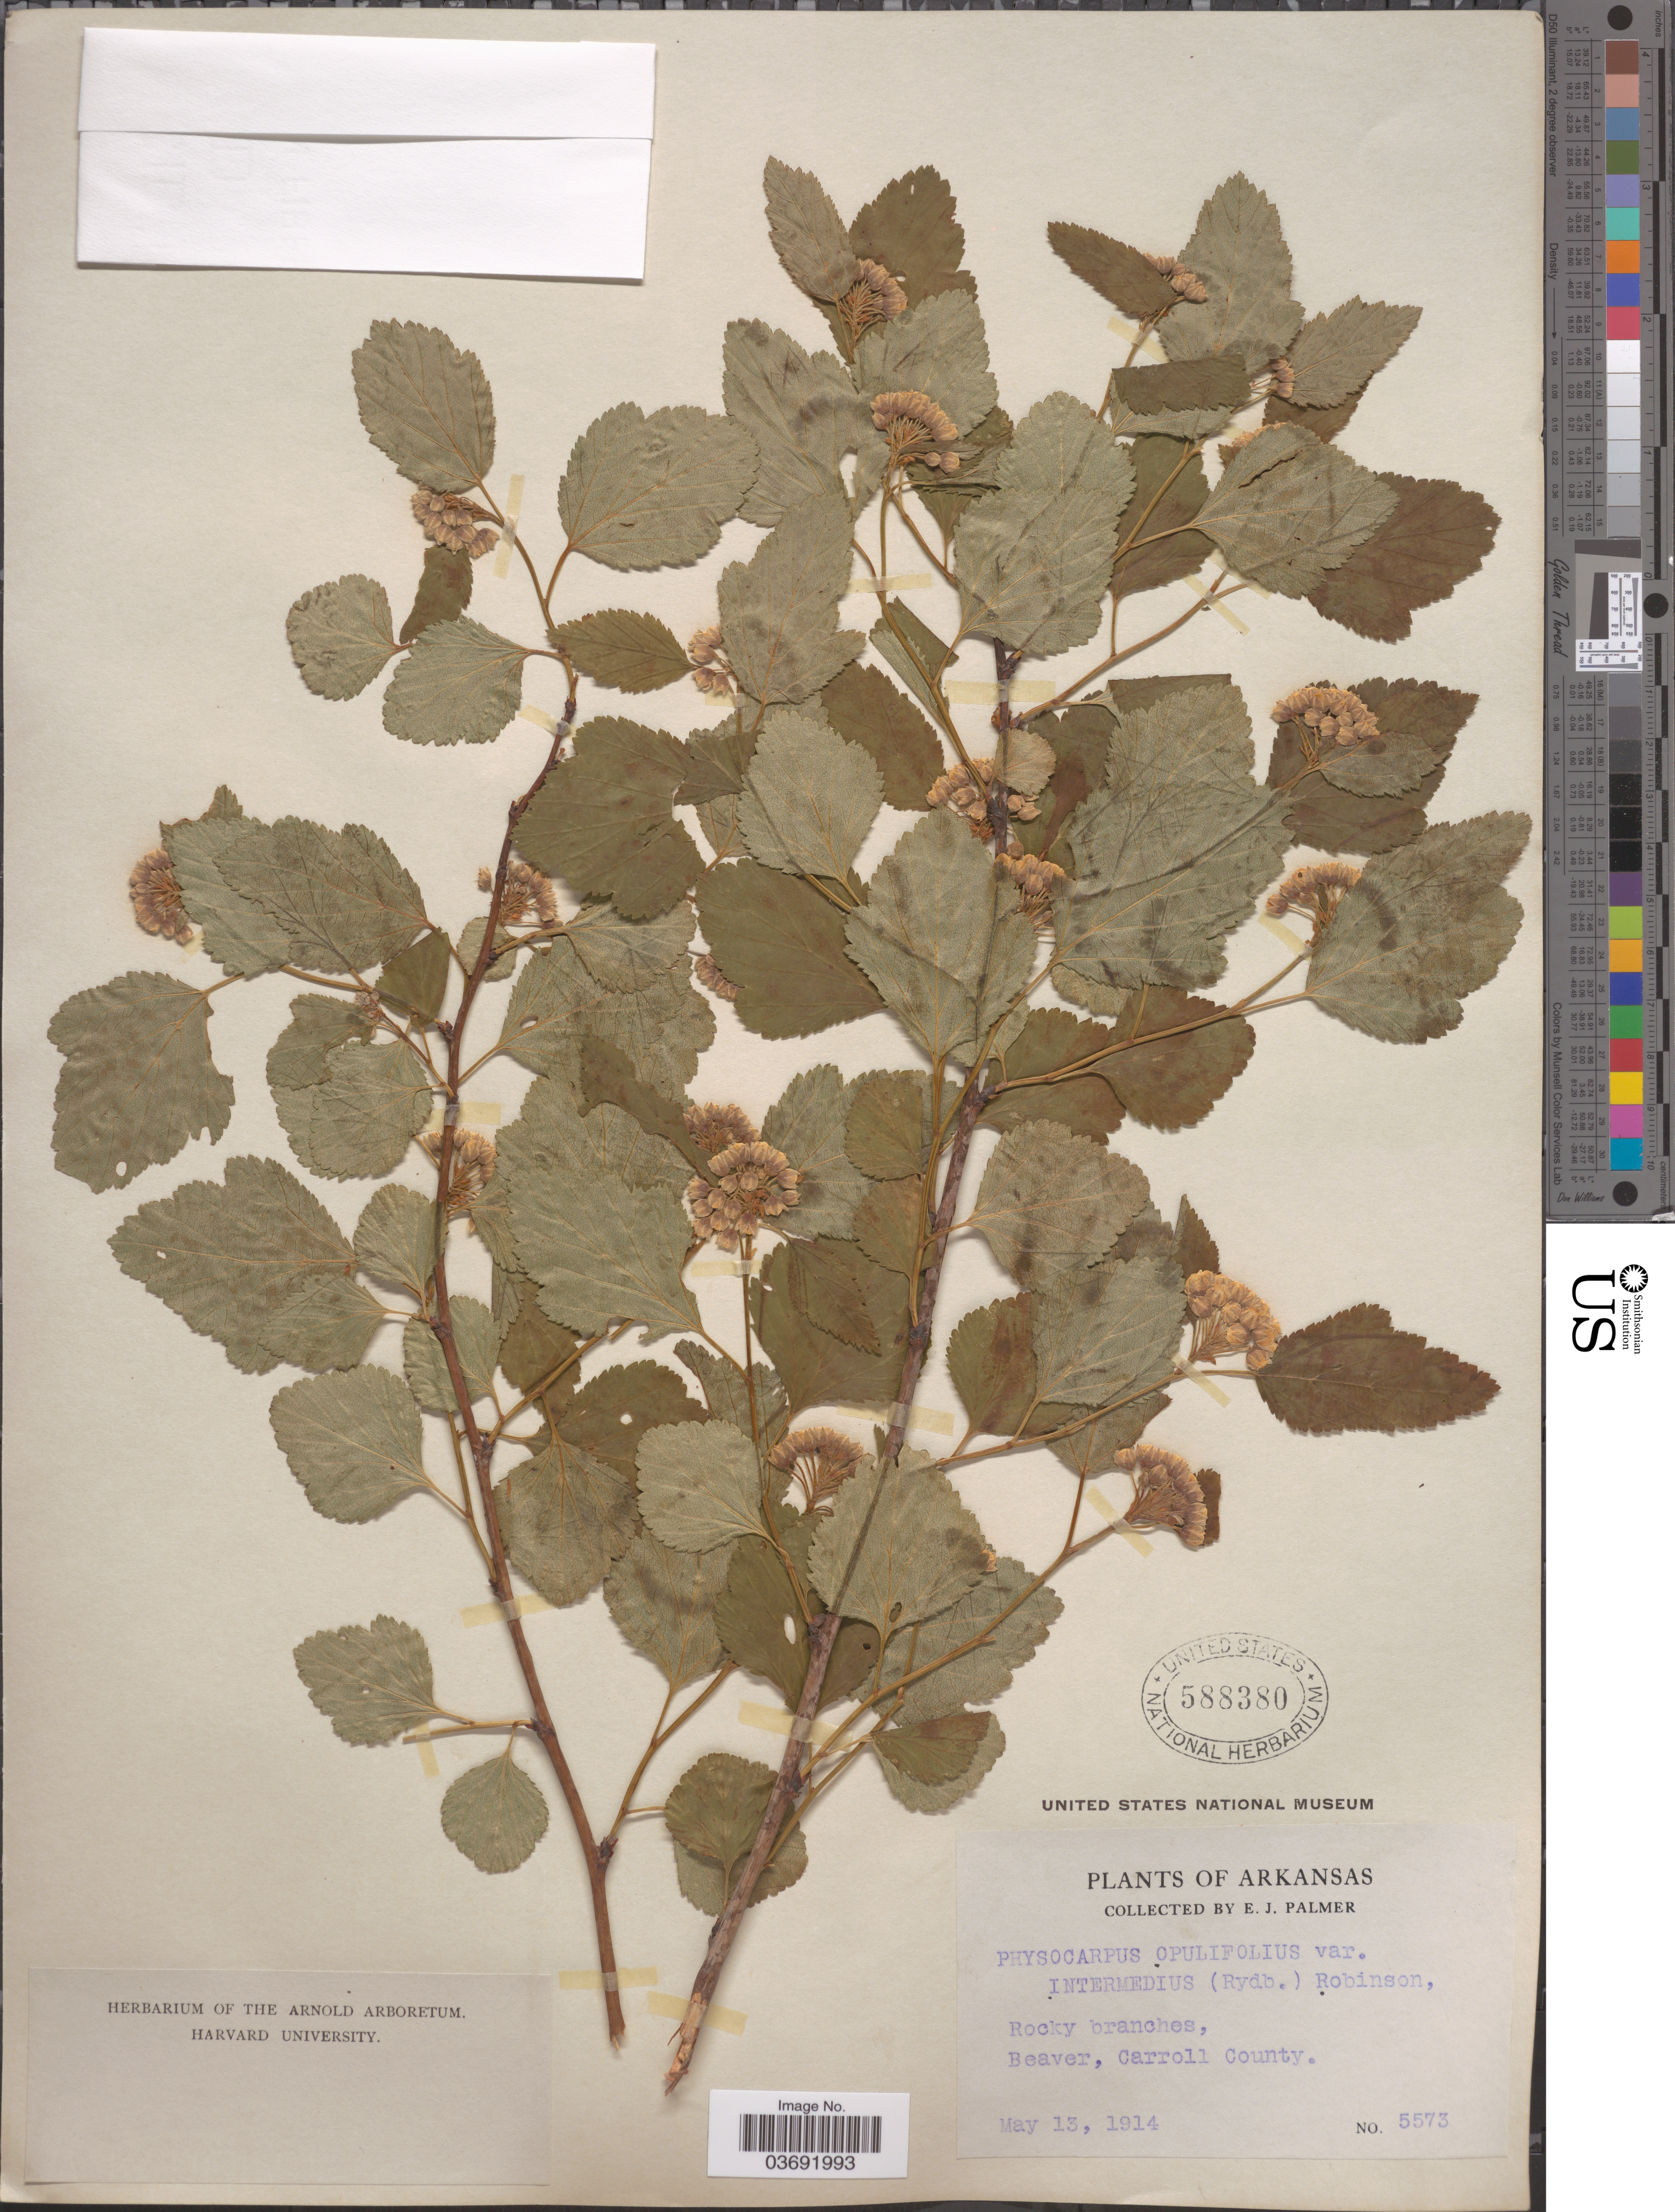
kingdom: Plantae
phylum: Tracheophyta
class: Magnoliopsida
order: Rosales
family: Rosaceae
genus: Physocarpus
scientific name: Physocarpus intermedius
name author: (Rydb.) C.K. Schneid.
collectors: E. J. Palmer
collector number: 5573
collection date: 1914-05-13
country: United States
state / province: Arkansas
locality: Rocky branches, Beaver, Carroll County.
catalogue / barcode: US 588380